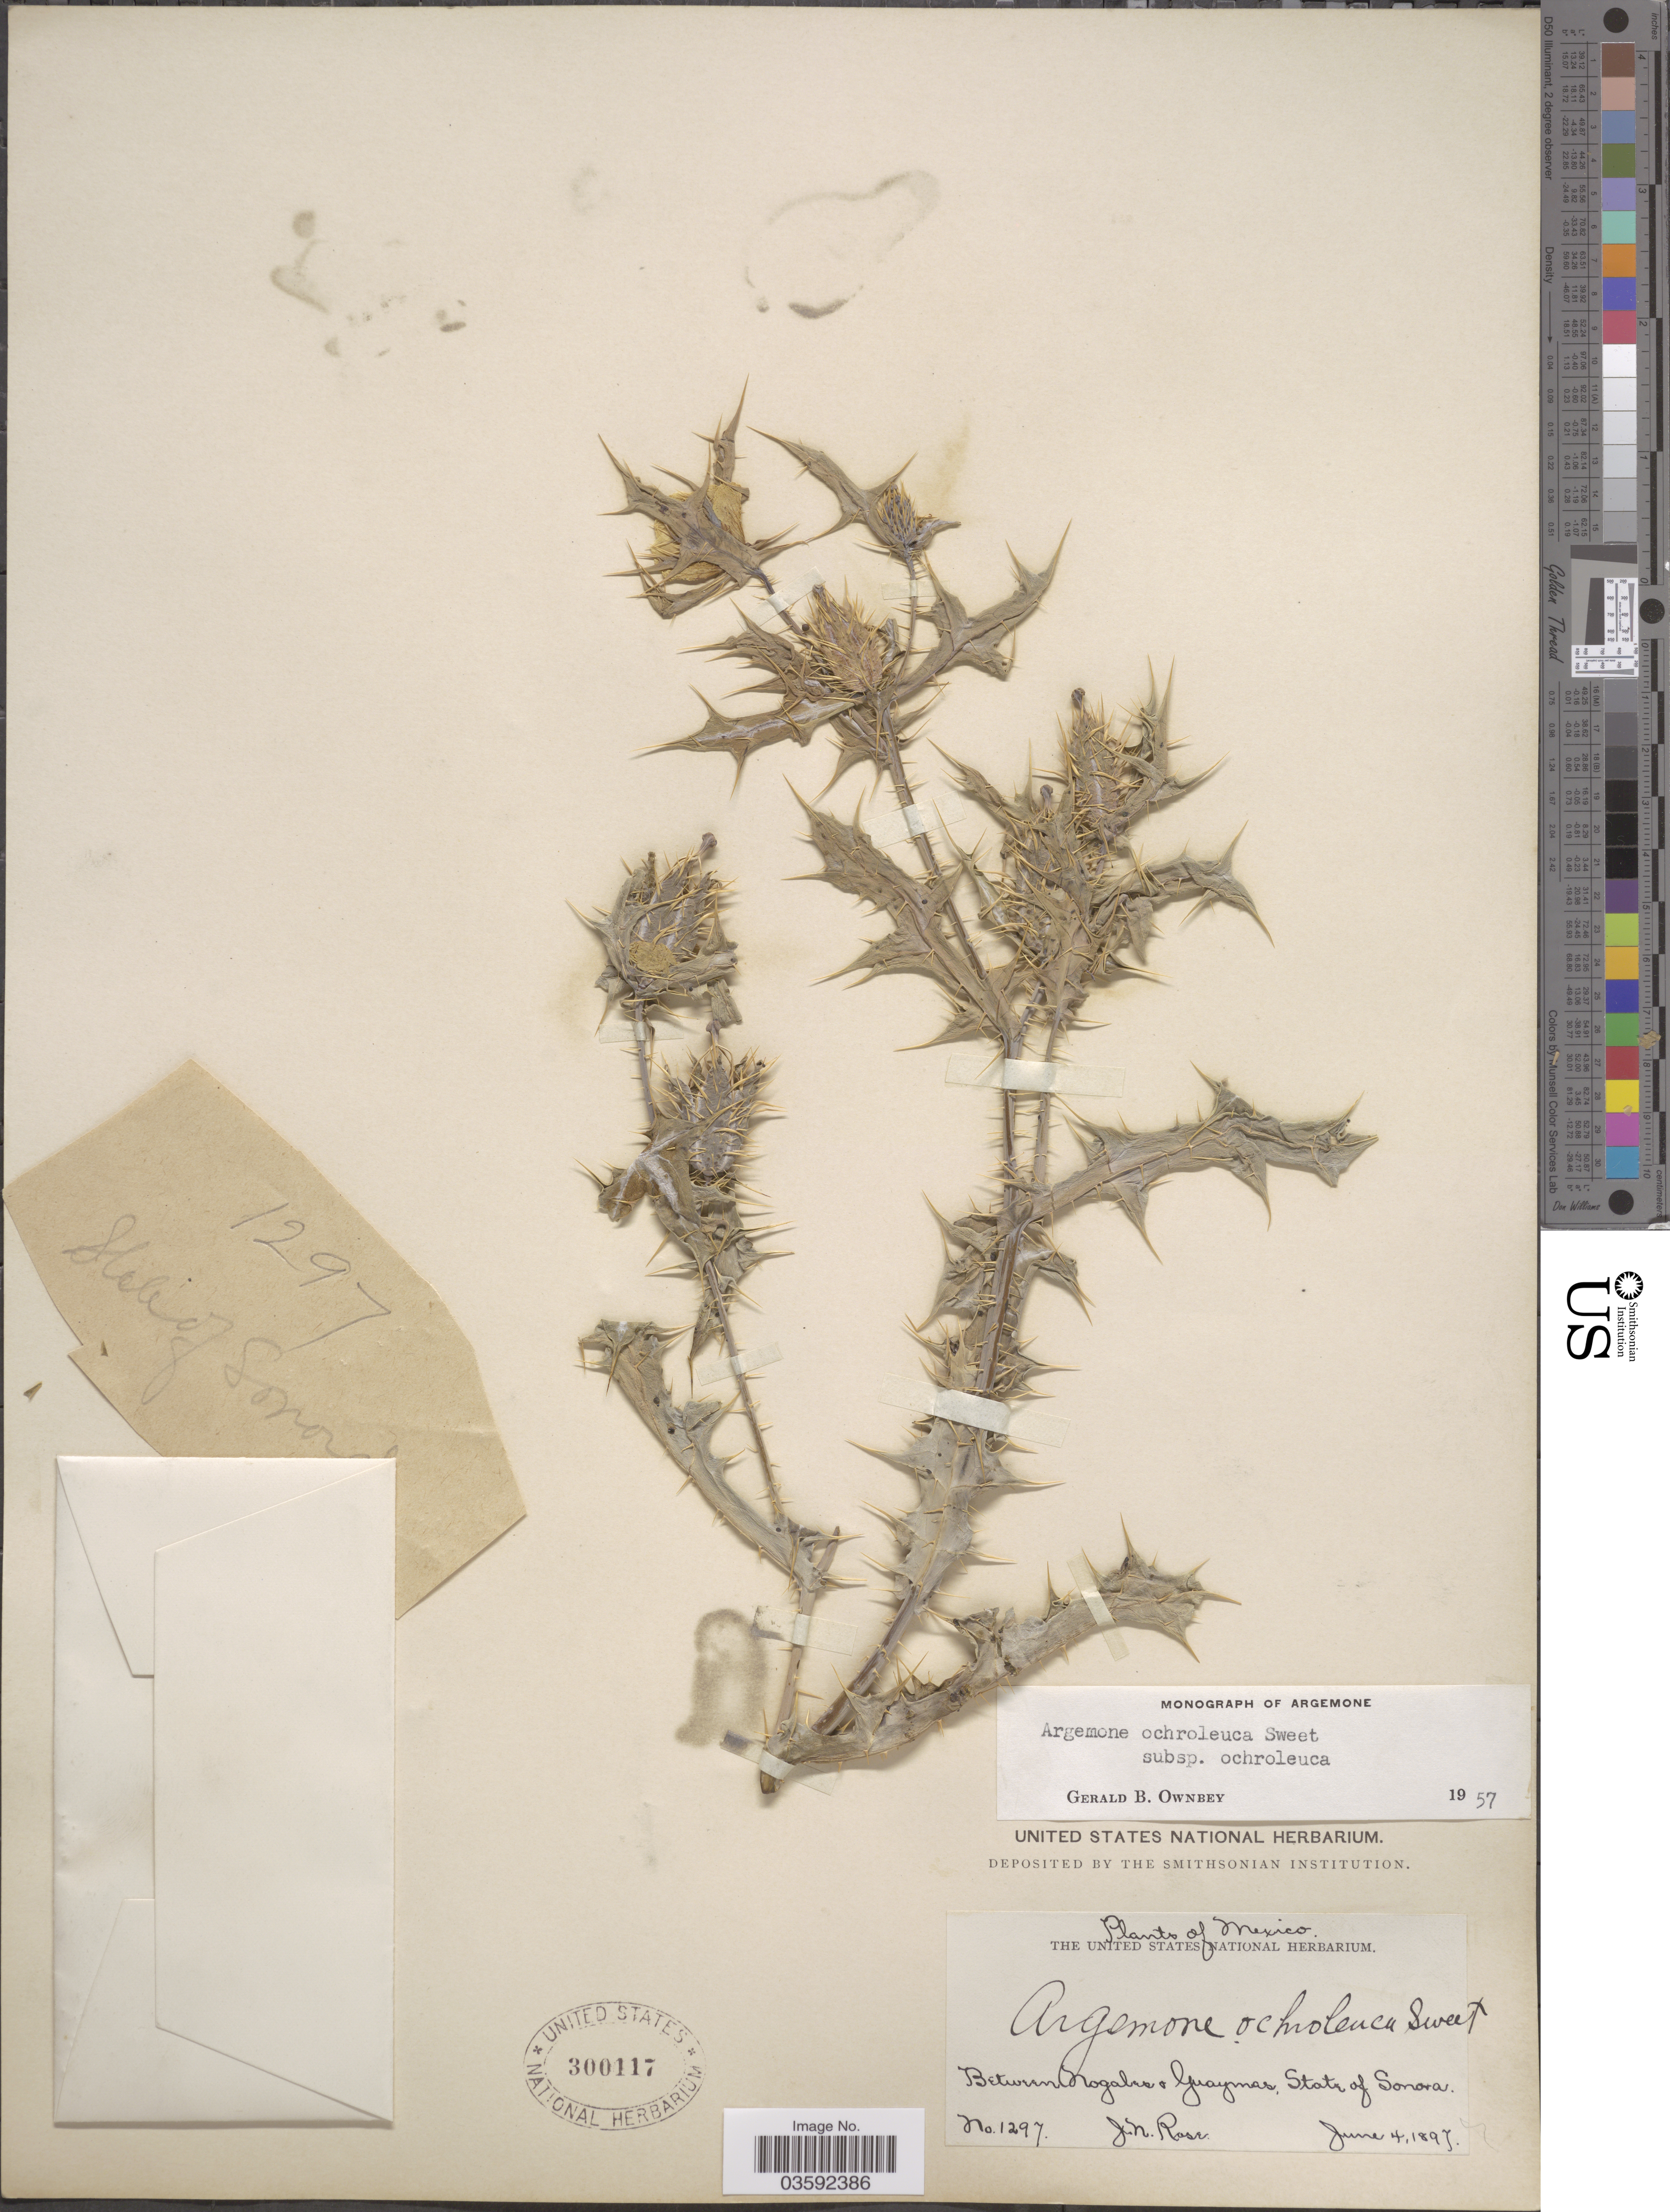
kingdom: Plantae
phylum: Tracheophyta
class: Magnoliopsida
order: Ranunculales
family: Papaveraceae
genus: Argemone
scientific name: Argemone ochroleuca subsp. ochroleuca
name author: Sweet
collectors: J. N. Rose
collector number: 1297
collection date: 1897-06-04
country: Mexico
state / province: Sonora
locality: Between Nogales & Guaymas.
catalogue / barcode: US 300117